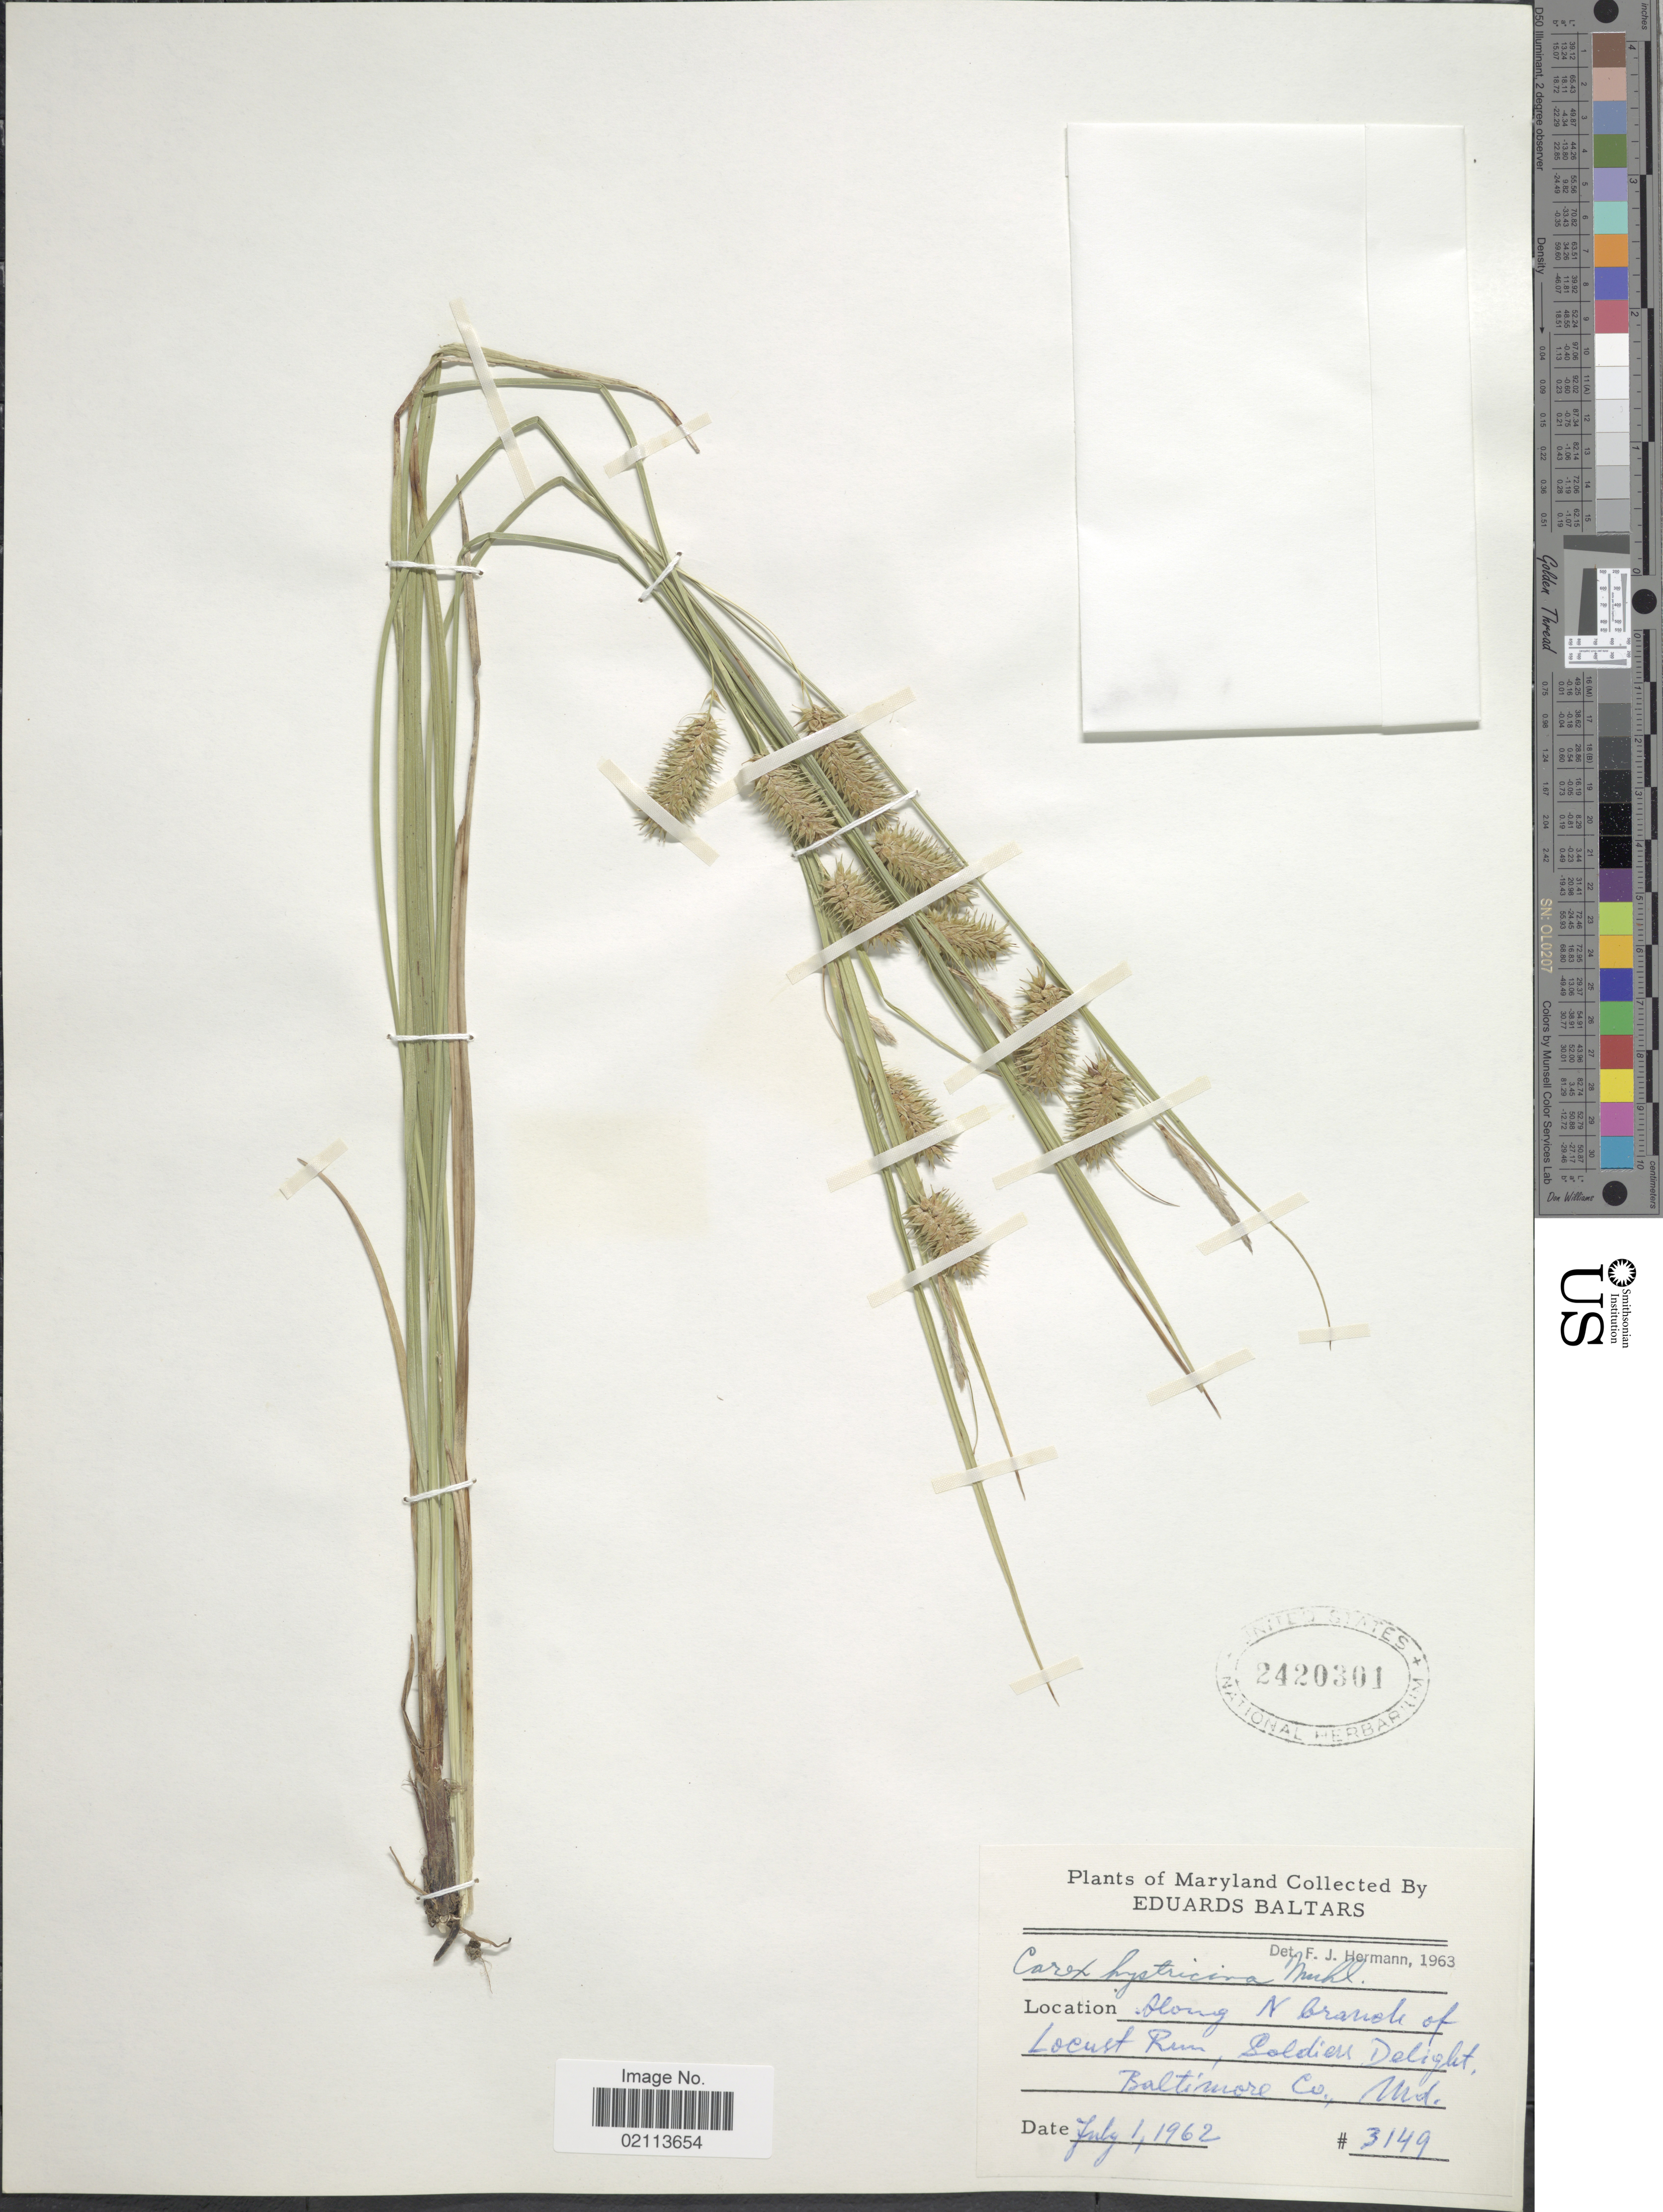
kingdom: Plantae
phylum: Tracheophyta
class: Liliopsida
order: Poales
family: Cyperaceae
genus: Carex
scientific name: Carex hystericina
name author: Muhl. ex Willd.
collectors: E. Baltars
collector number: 3149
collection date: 1962-07-01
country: United States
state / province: Maryland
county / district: Baltimore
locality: Along N branche of Locust Run, Soldiers Delight, Baltimore Co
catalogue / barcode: US 2420301